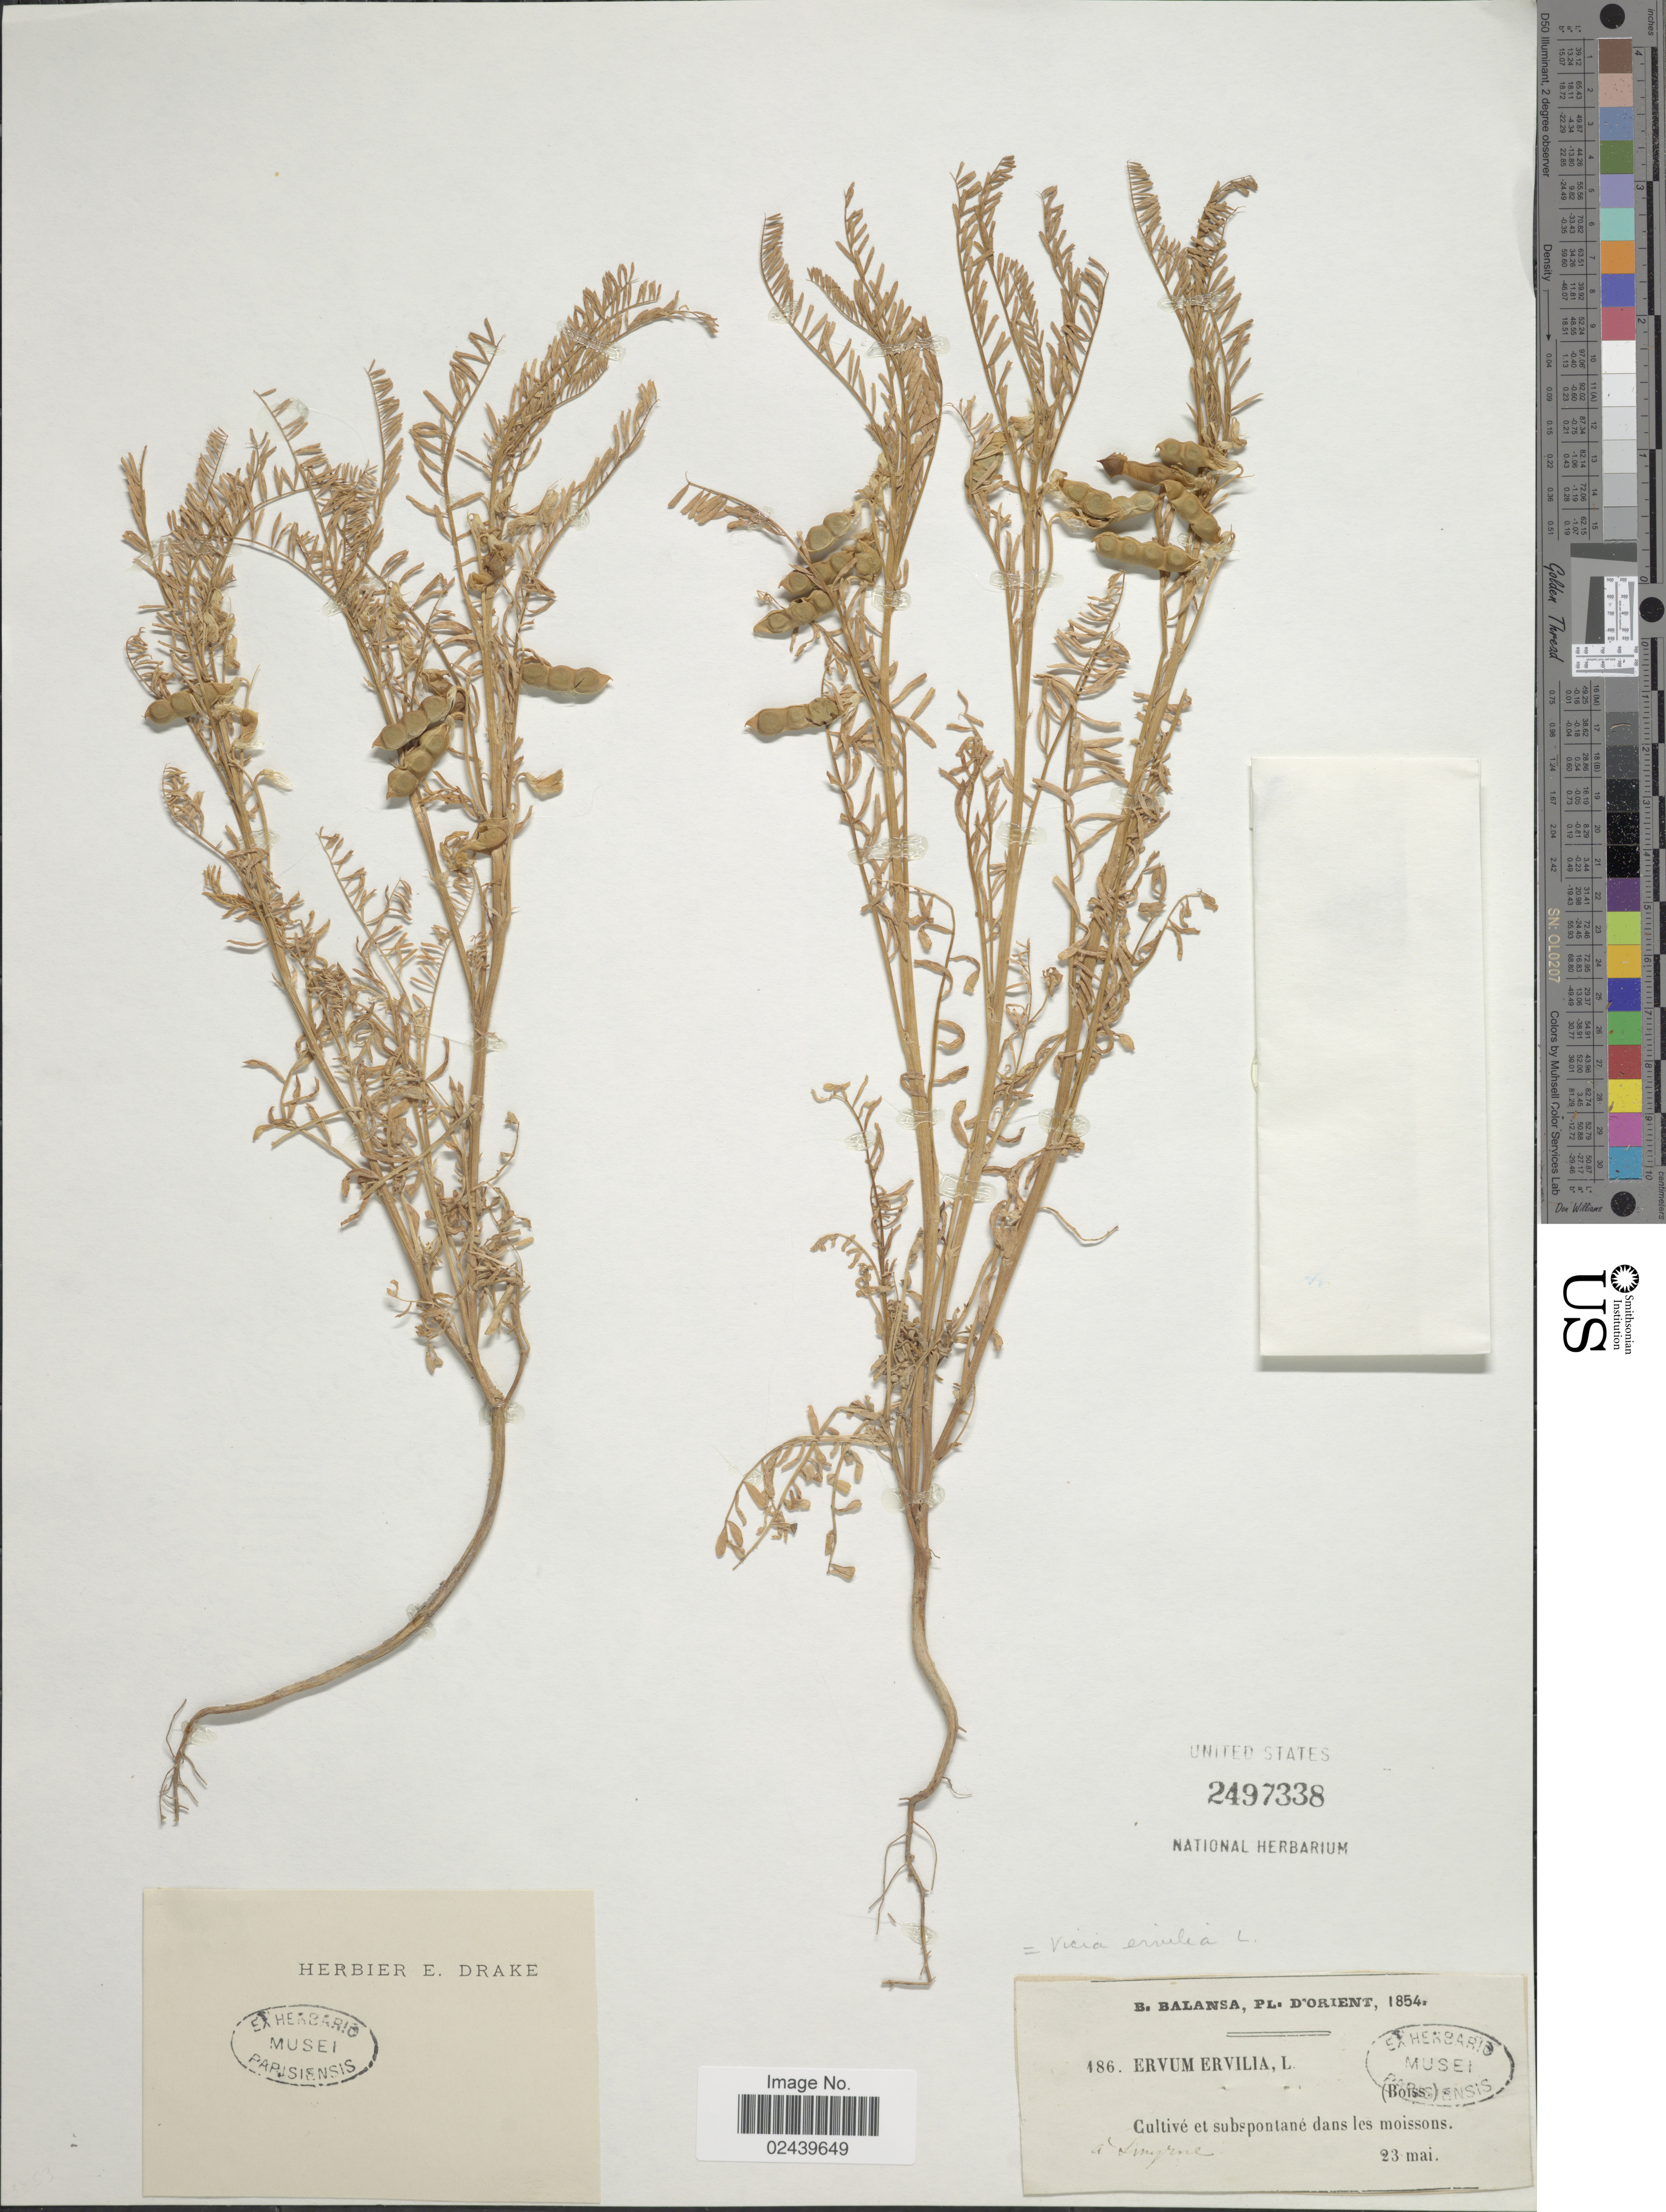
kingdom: Plantae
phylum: Tracheophyta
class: Magnoliopsida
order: Fabales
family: Fabaceae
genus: Vicia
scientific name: Vicia ervilia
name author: (L.) Willd.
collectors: B. Balansa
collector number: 186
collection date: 1854-05-23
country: Turkey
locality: D'Orient. Smyrne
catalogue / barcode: US 2497338